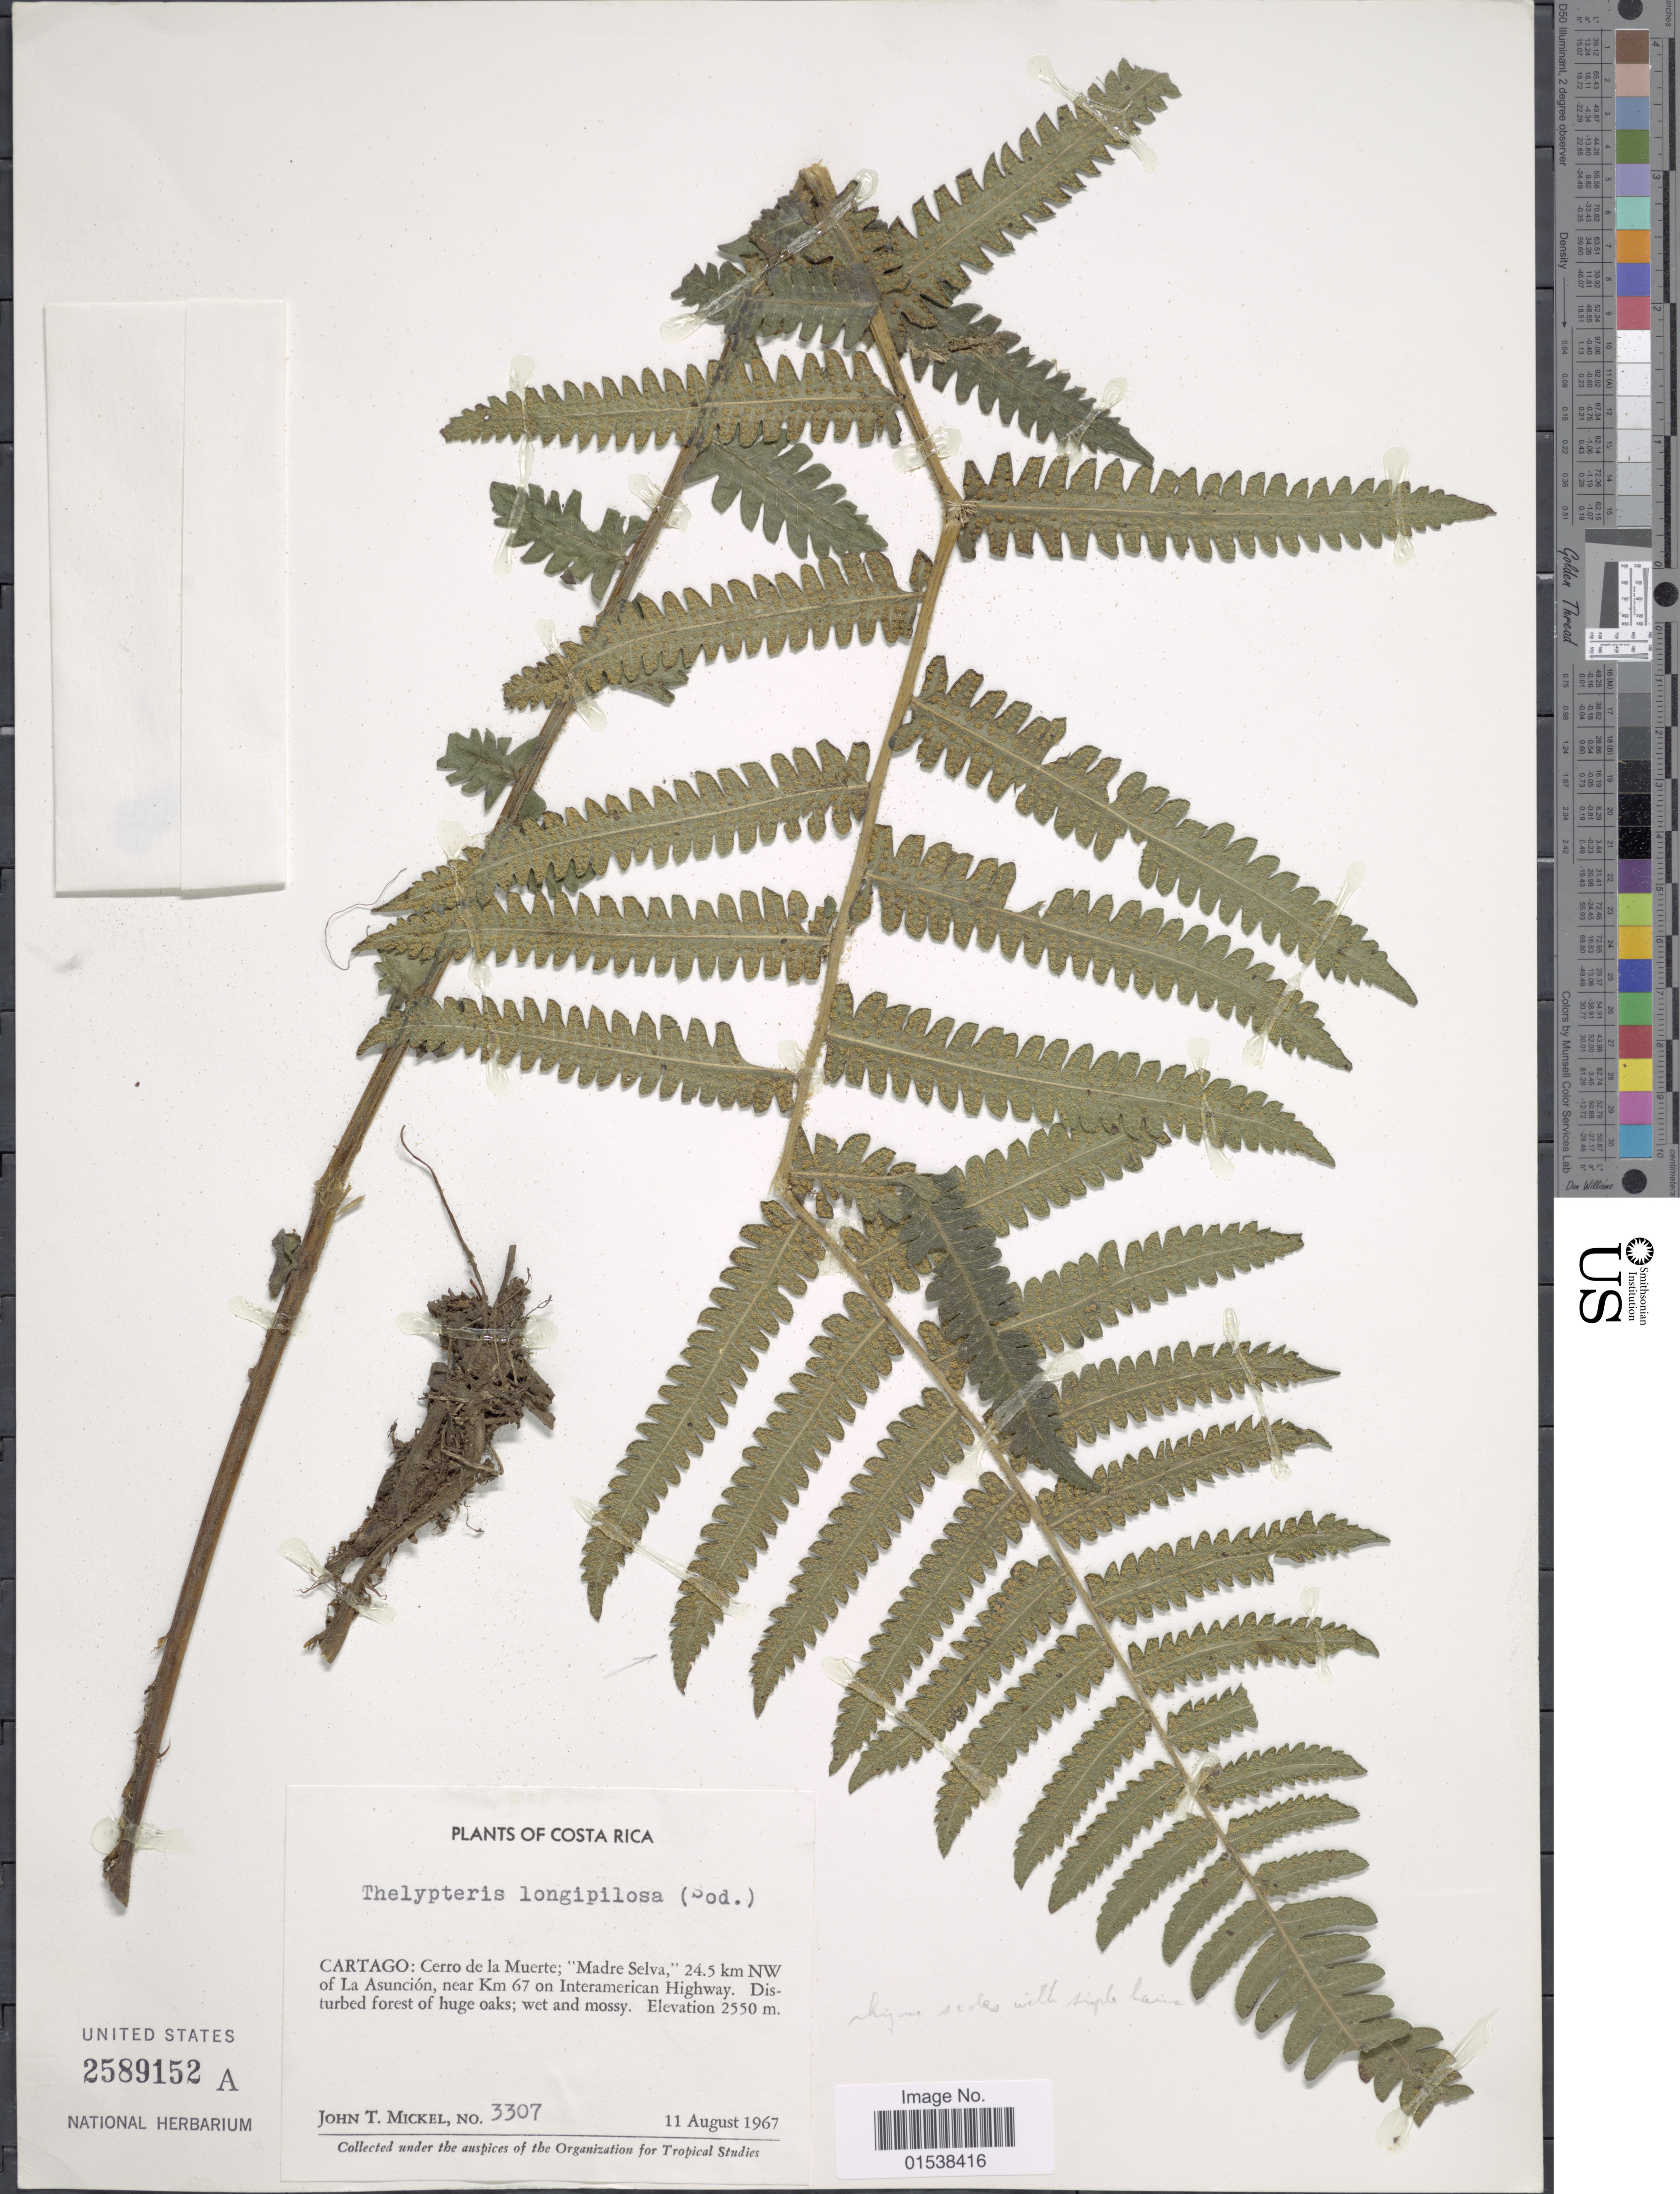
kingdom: Plantae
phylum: Tracheophyta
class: Polypodiopsida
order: Polypodiales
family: Thelypteridaceae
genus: Amauropelta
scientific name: Amauropelta longipilosa (Sodiro) comb. nov., ined 2015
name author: (Sodiro)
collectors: J. T. Mickel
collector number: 3307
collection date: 1967-08-11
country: Costa Rica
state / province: Cartago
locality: Cartago; Cerro de la Muerte; Madre Selva, 24.5 km NW of La Asuncion, near km 67 on Interamerican Highway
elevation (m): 2550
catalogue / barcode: US 2589152A